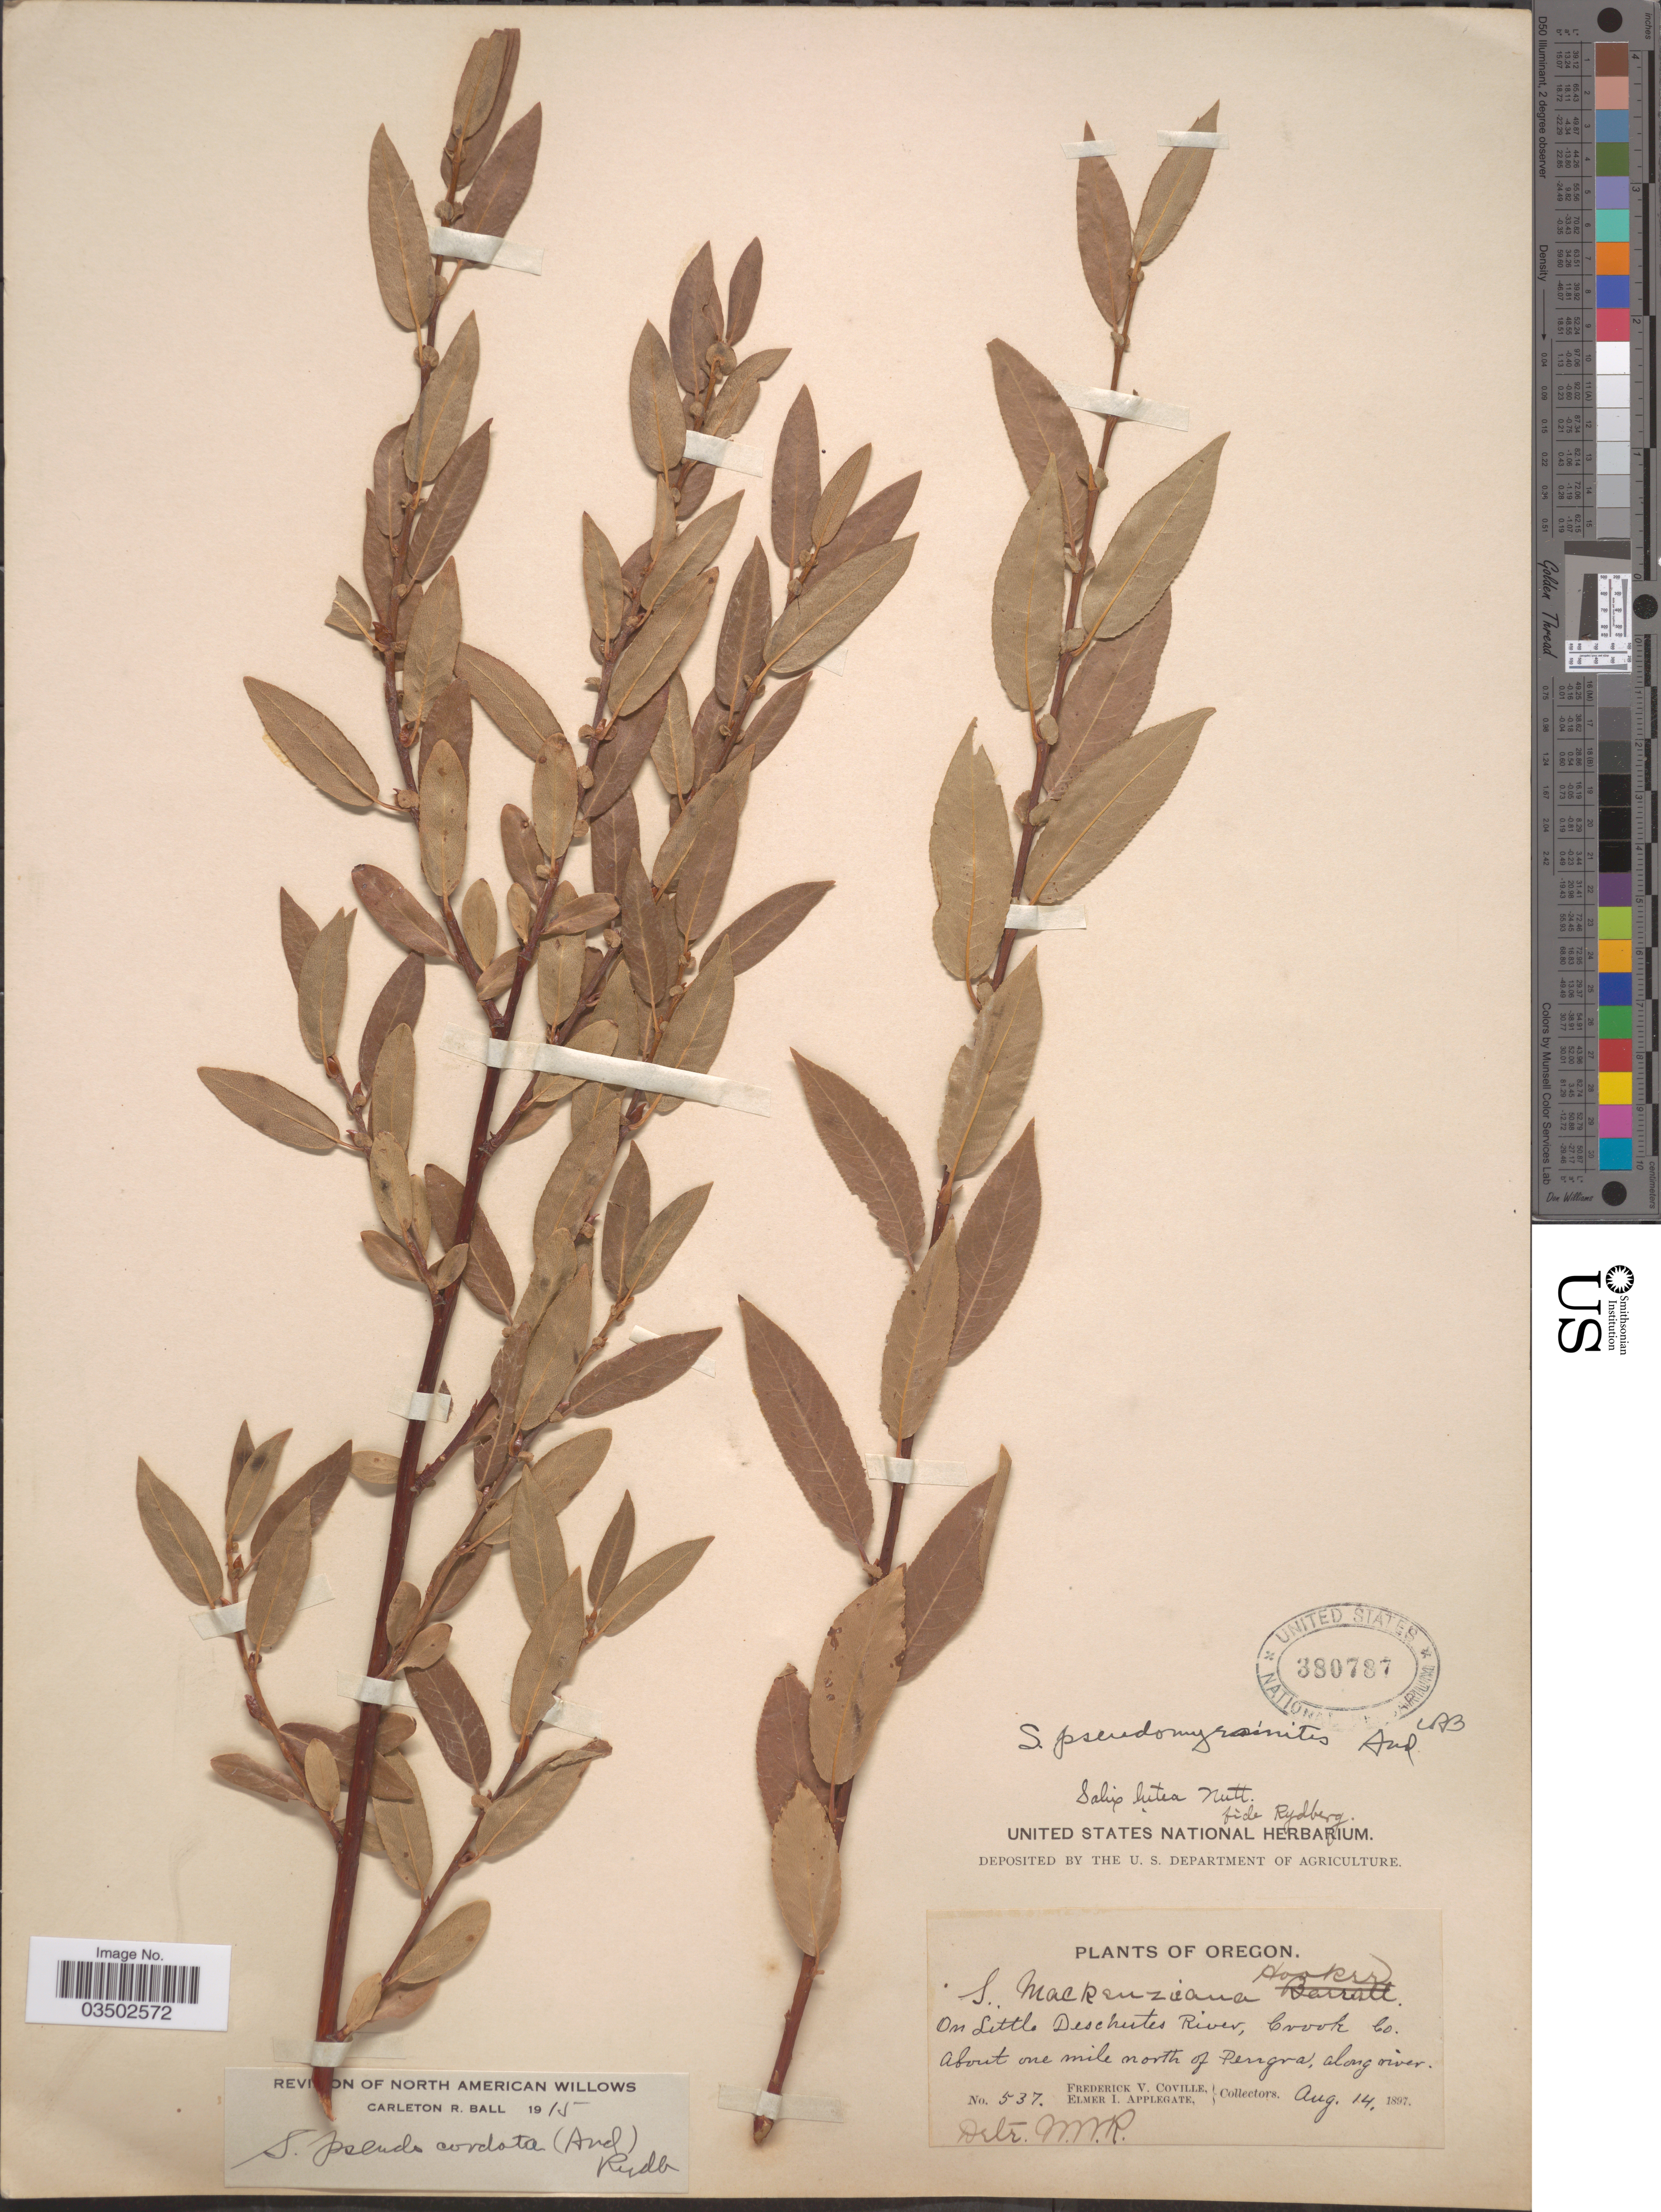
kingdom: Plantae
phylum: Tracheophyta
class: Magnoliopsida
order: Malpighiales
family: Salicaceae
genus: Salix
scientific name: Salix pseudocordata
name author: (Andersson) Andersson ex Rydb.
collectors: F. V. Coville & E. I. Applegate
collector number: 537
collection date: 1897-08-14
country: United States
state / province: Oregon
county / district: Crook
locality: On Little Deschutes River, Crook Co. About one mile north of Pengra, along river.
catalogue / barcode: US 380787